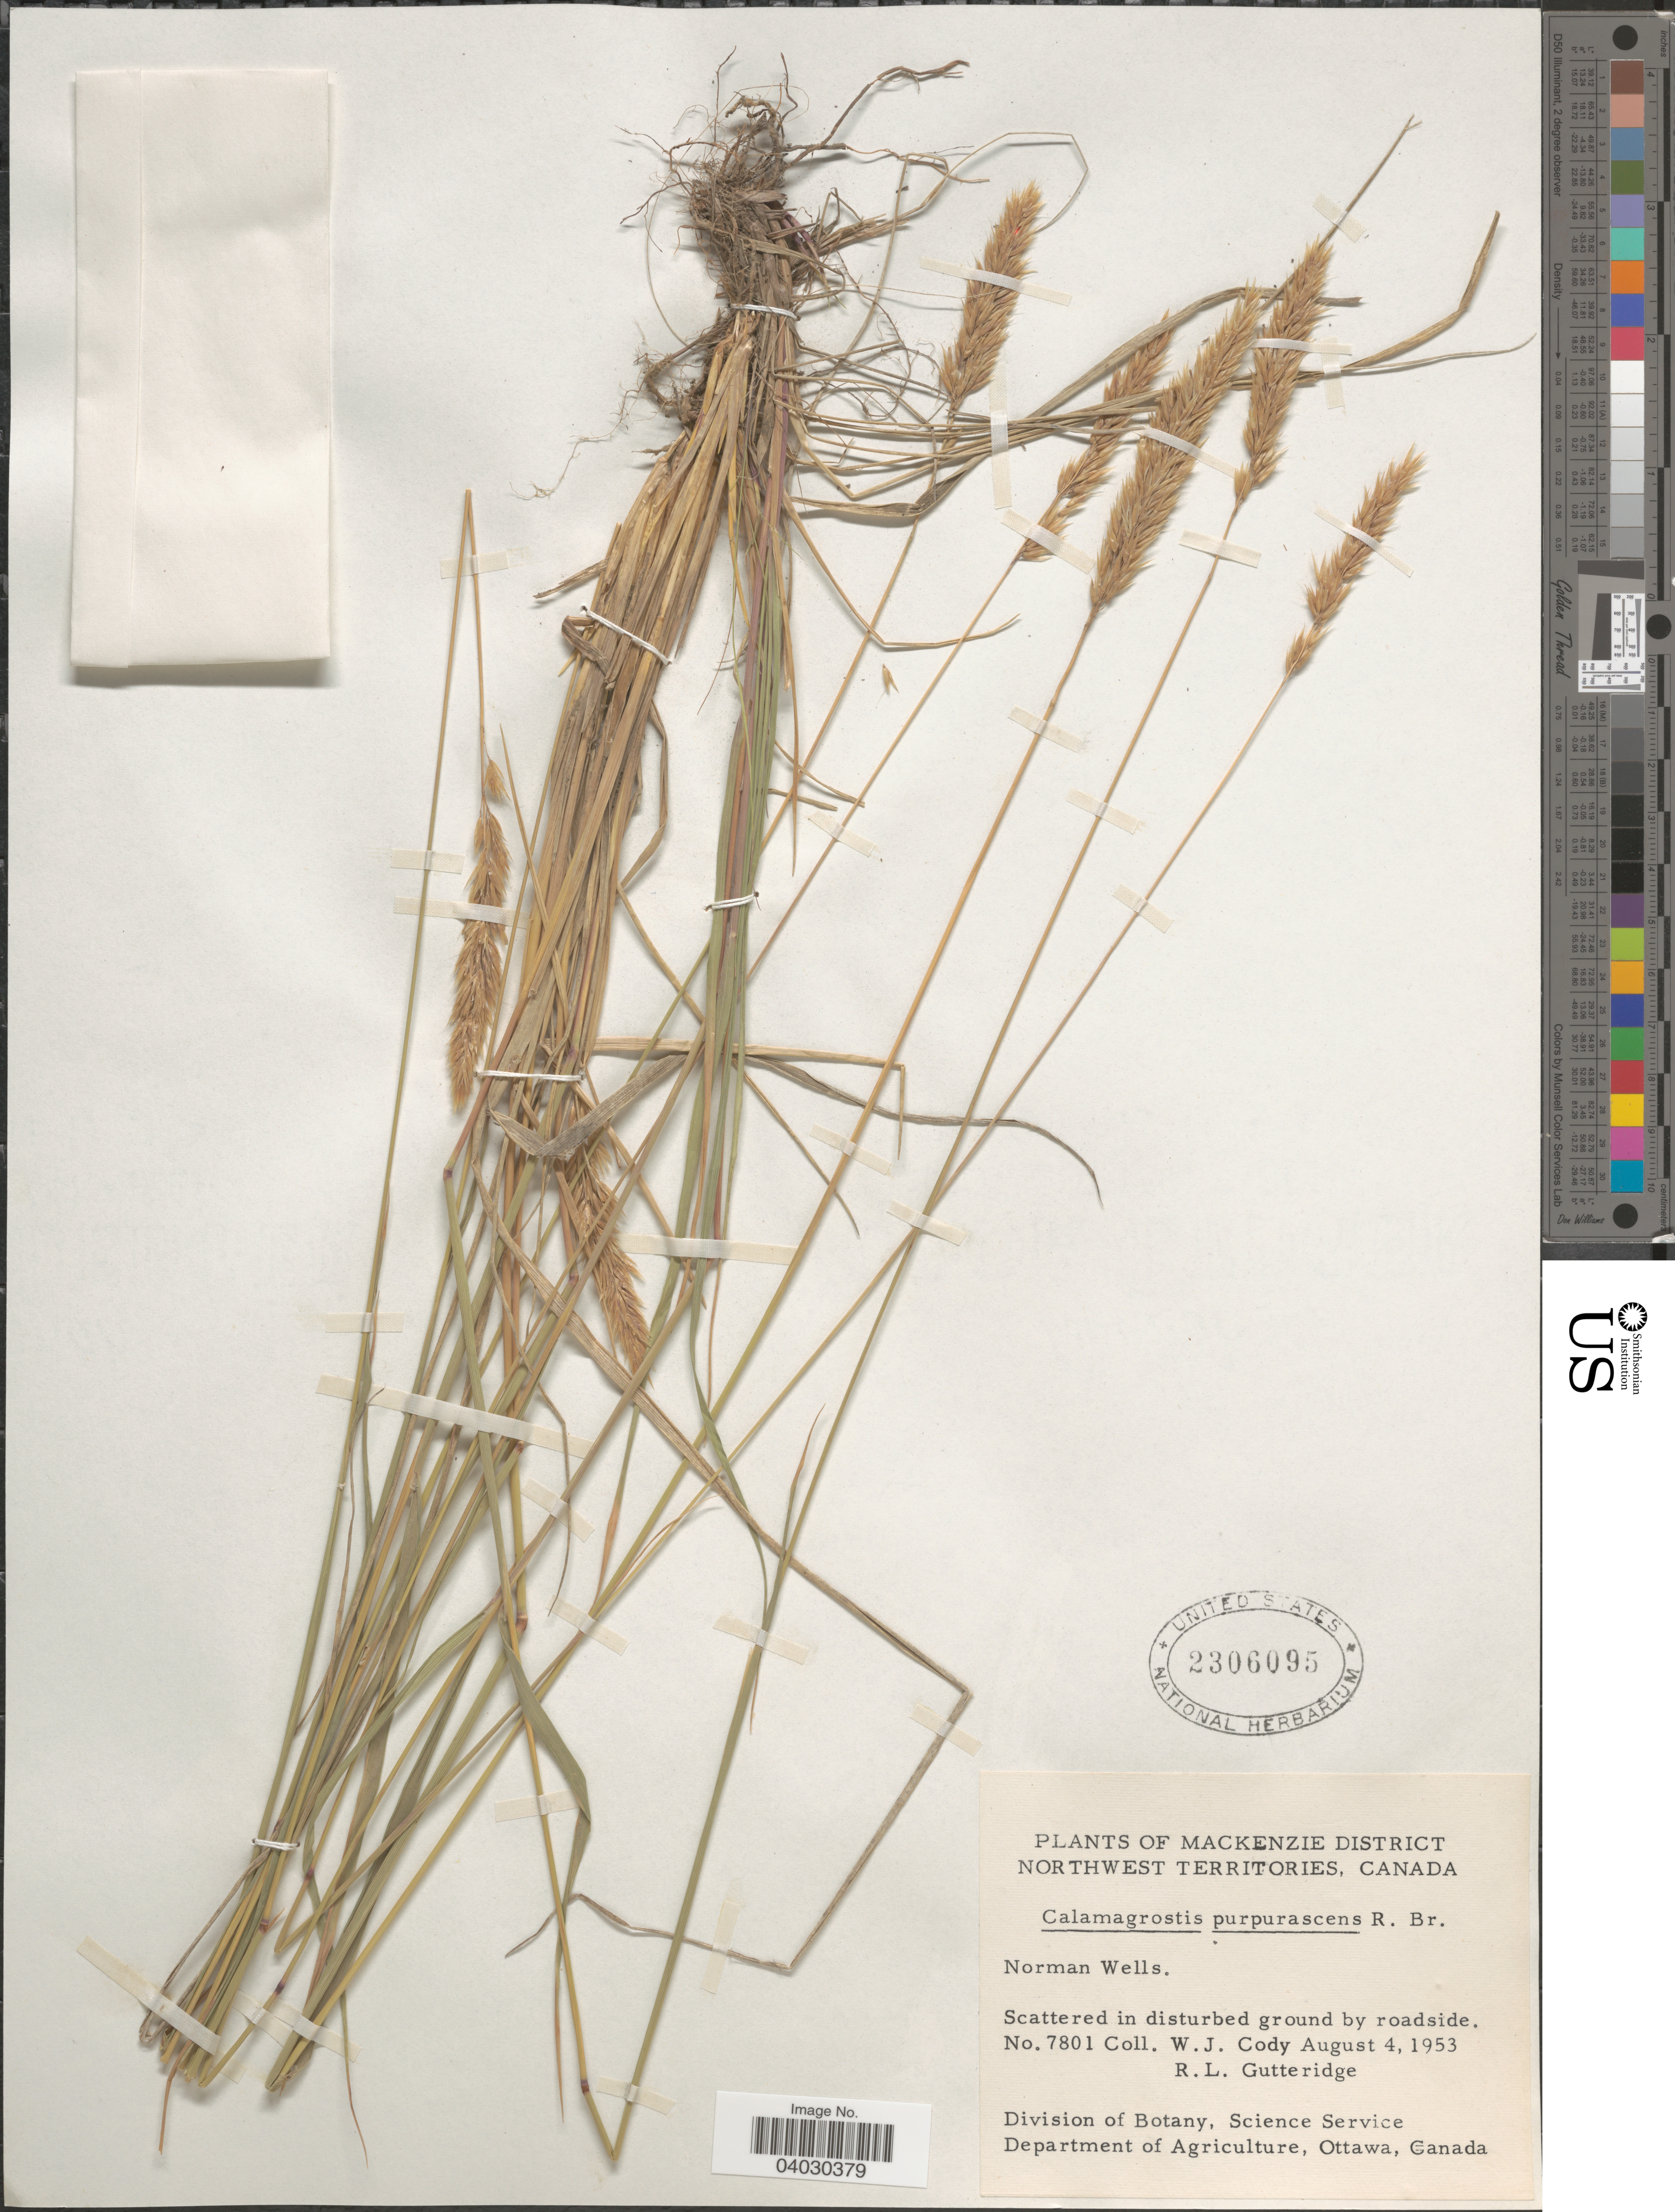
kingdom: Plantae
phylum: Tracheophyta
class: Liliopsida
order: Poales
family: Poaceae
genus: Calamagrostis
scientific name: Calamagrostis purpurascens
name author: R. Br.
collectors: W. Cody & R. Gutteridge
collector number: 7801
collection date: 1953-08-04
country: Canada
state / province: Northwest Territories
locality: Mackenzie District. Norman Wells.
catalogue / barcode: US 2306095